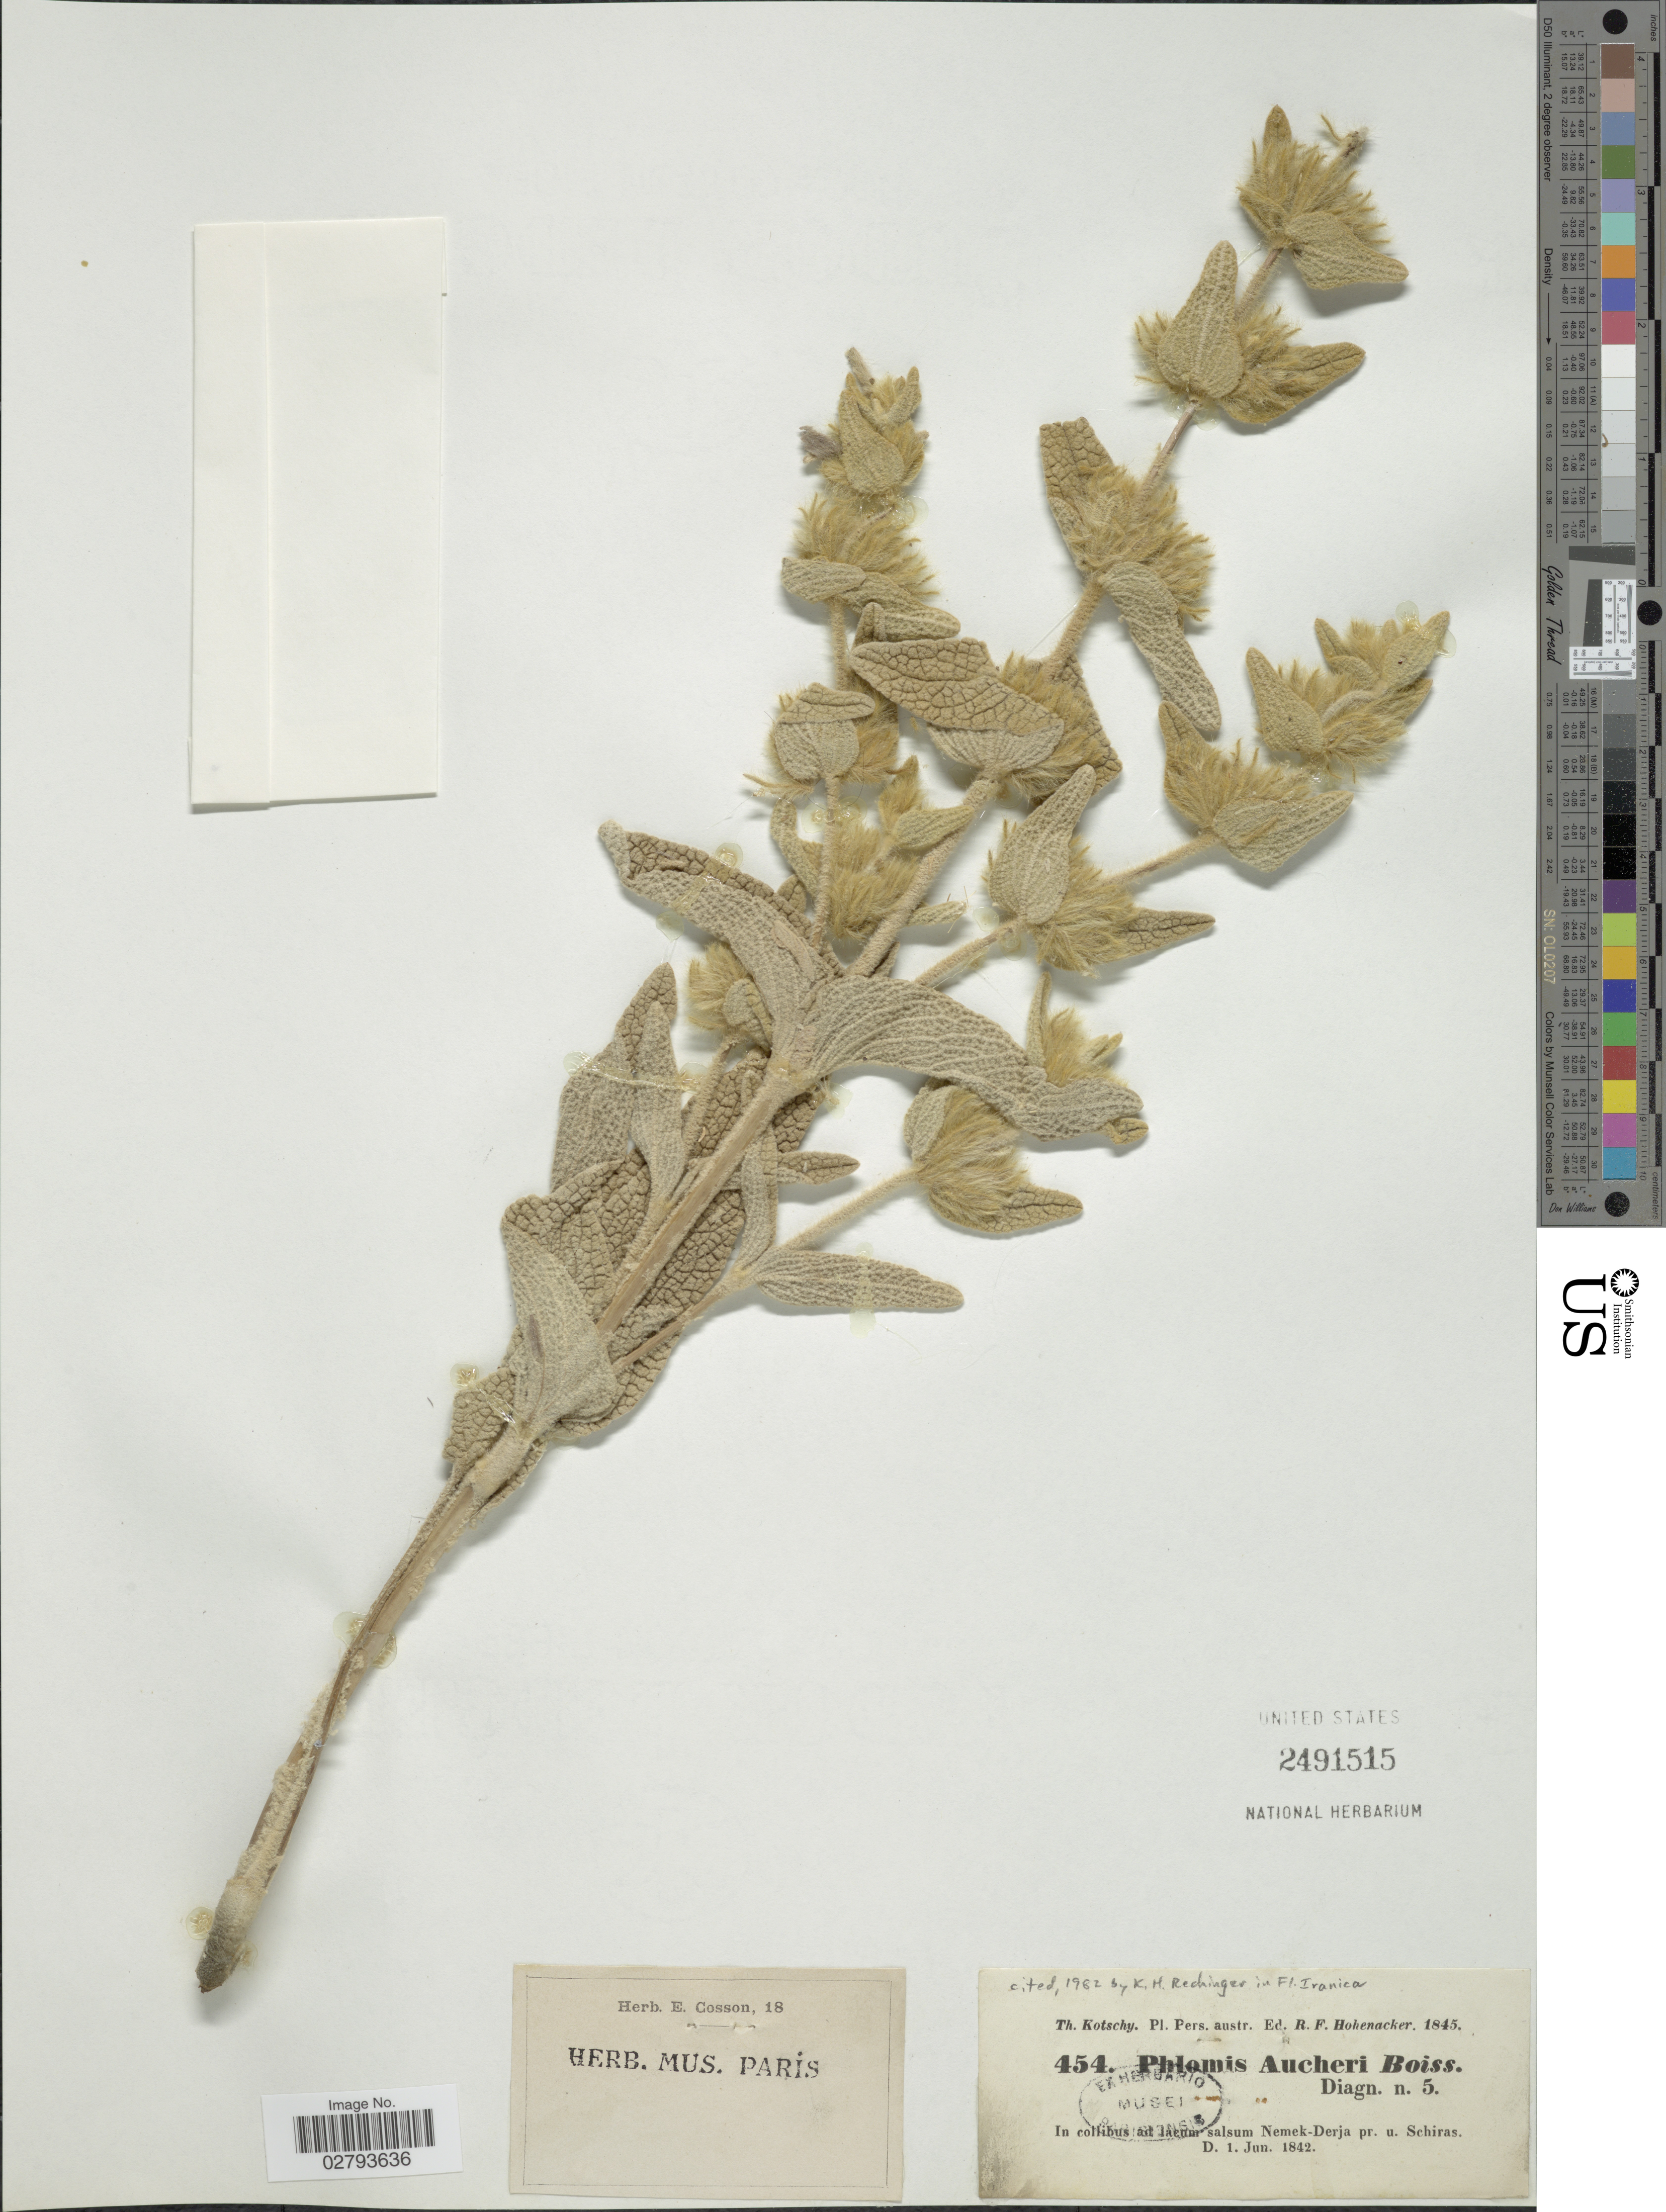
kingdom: Plantae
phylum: Tracheophyta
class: Magnoliopsida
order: Lamiales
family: Lamiaceae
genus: Phlomis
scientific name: Phlomis aucheri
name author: Boiss.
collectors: K. G. Kotschy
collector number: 454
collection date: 1842-06-01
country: Iran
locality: Pers. austr. In collibus ad lacum salsum Nemek-Derja pr. u. Schiras.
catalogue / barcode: US 2491515